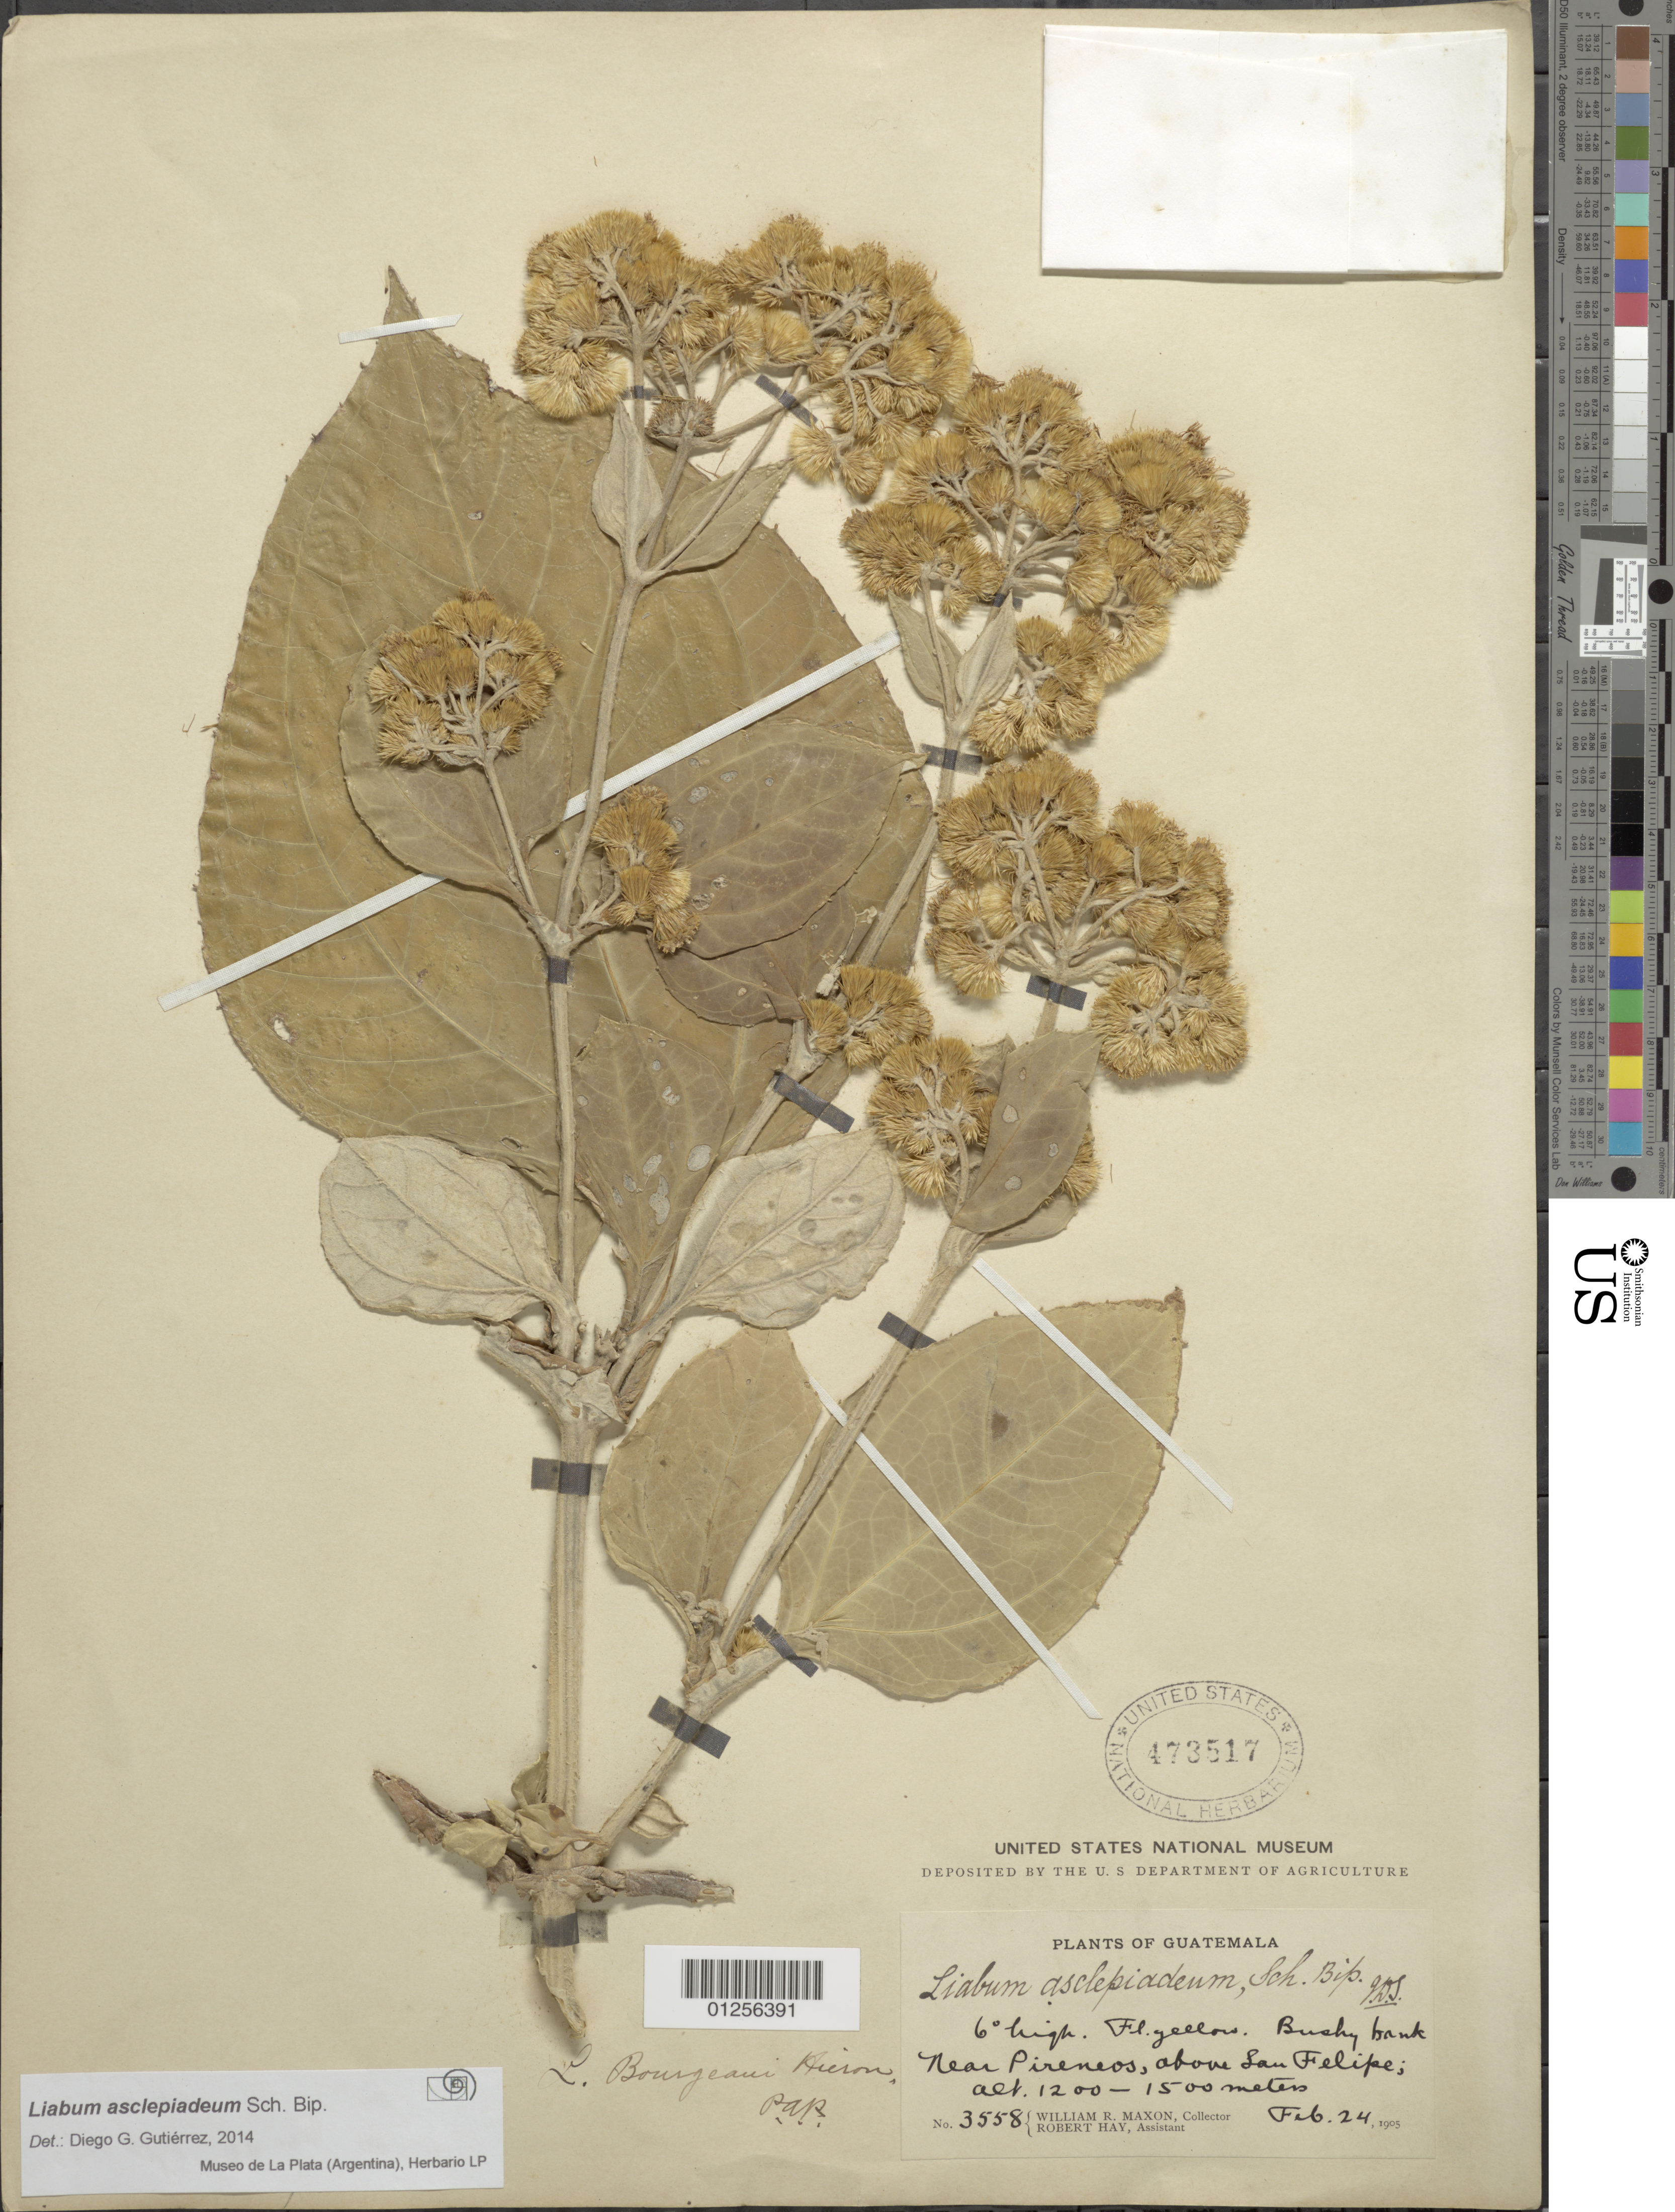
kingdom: Plantae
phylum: Tracheophyta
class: Magnoliopsida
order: Asterales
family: Asteraceae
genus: Liabum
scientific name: Liabum asclepiadeum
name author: Sch. Bip.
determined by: Gutierrez, D. G.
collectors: W. R. Maxon & R. Hay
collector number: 3558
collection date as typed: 24 March 1905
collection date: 1905-03-24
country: Guatemala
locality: Piremeos, above San Felipe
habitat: Bushy bank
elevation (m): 1200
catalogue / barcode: US 473517